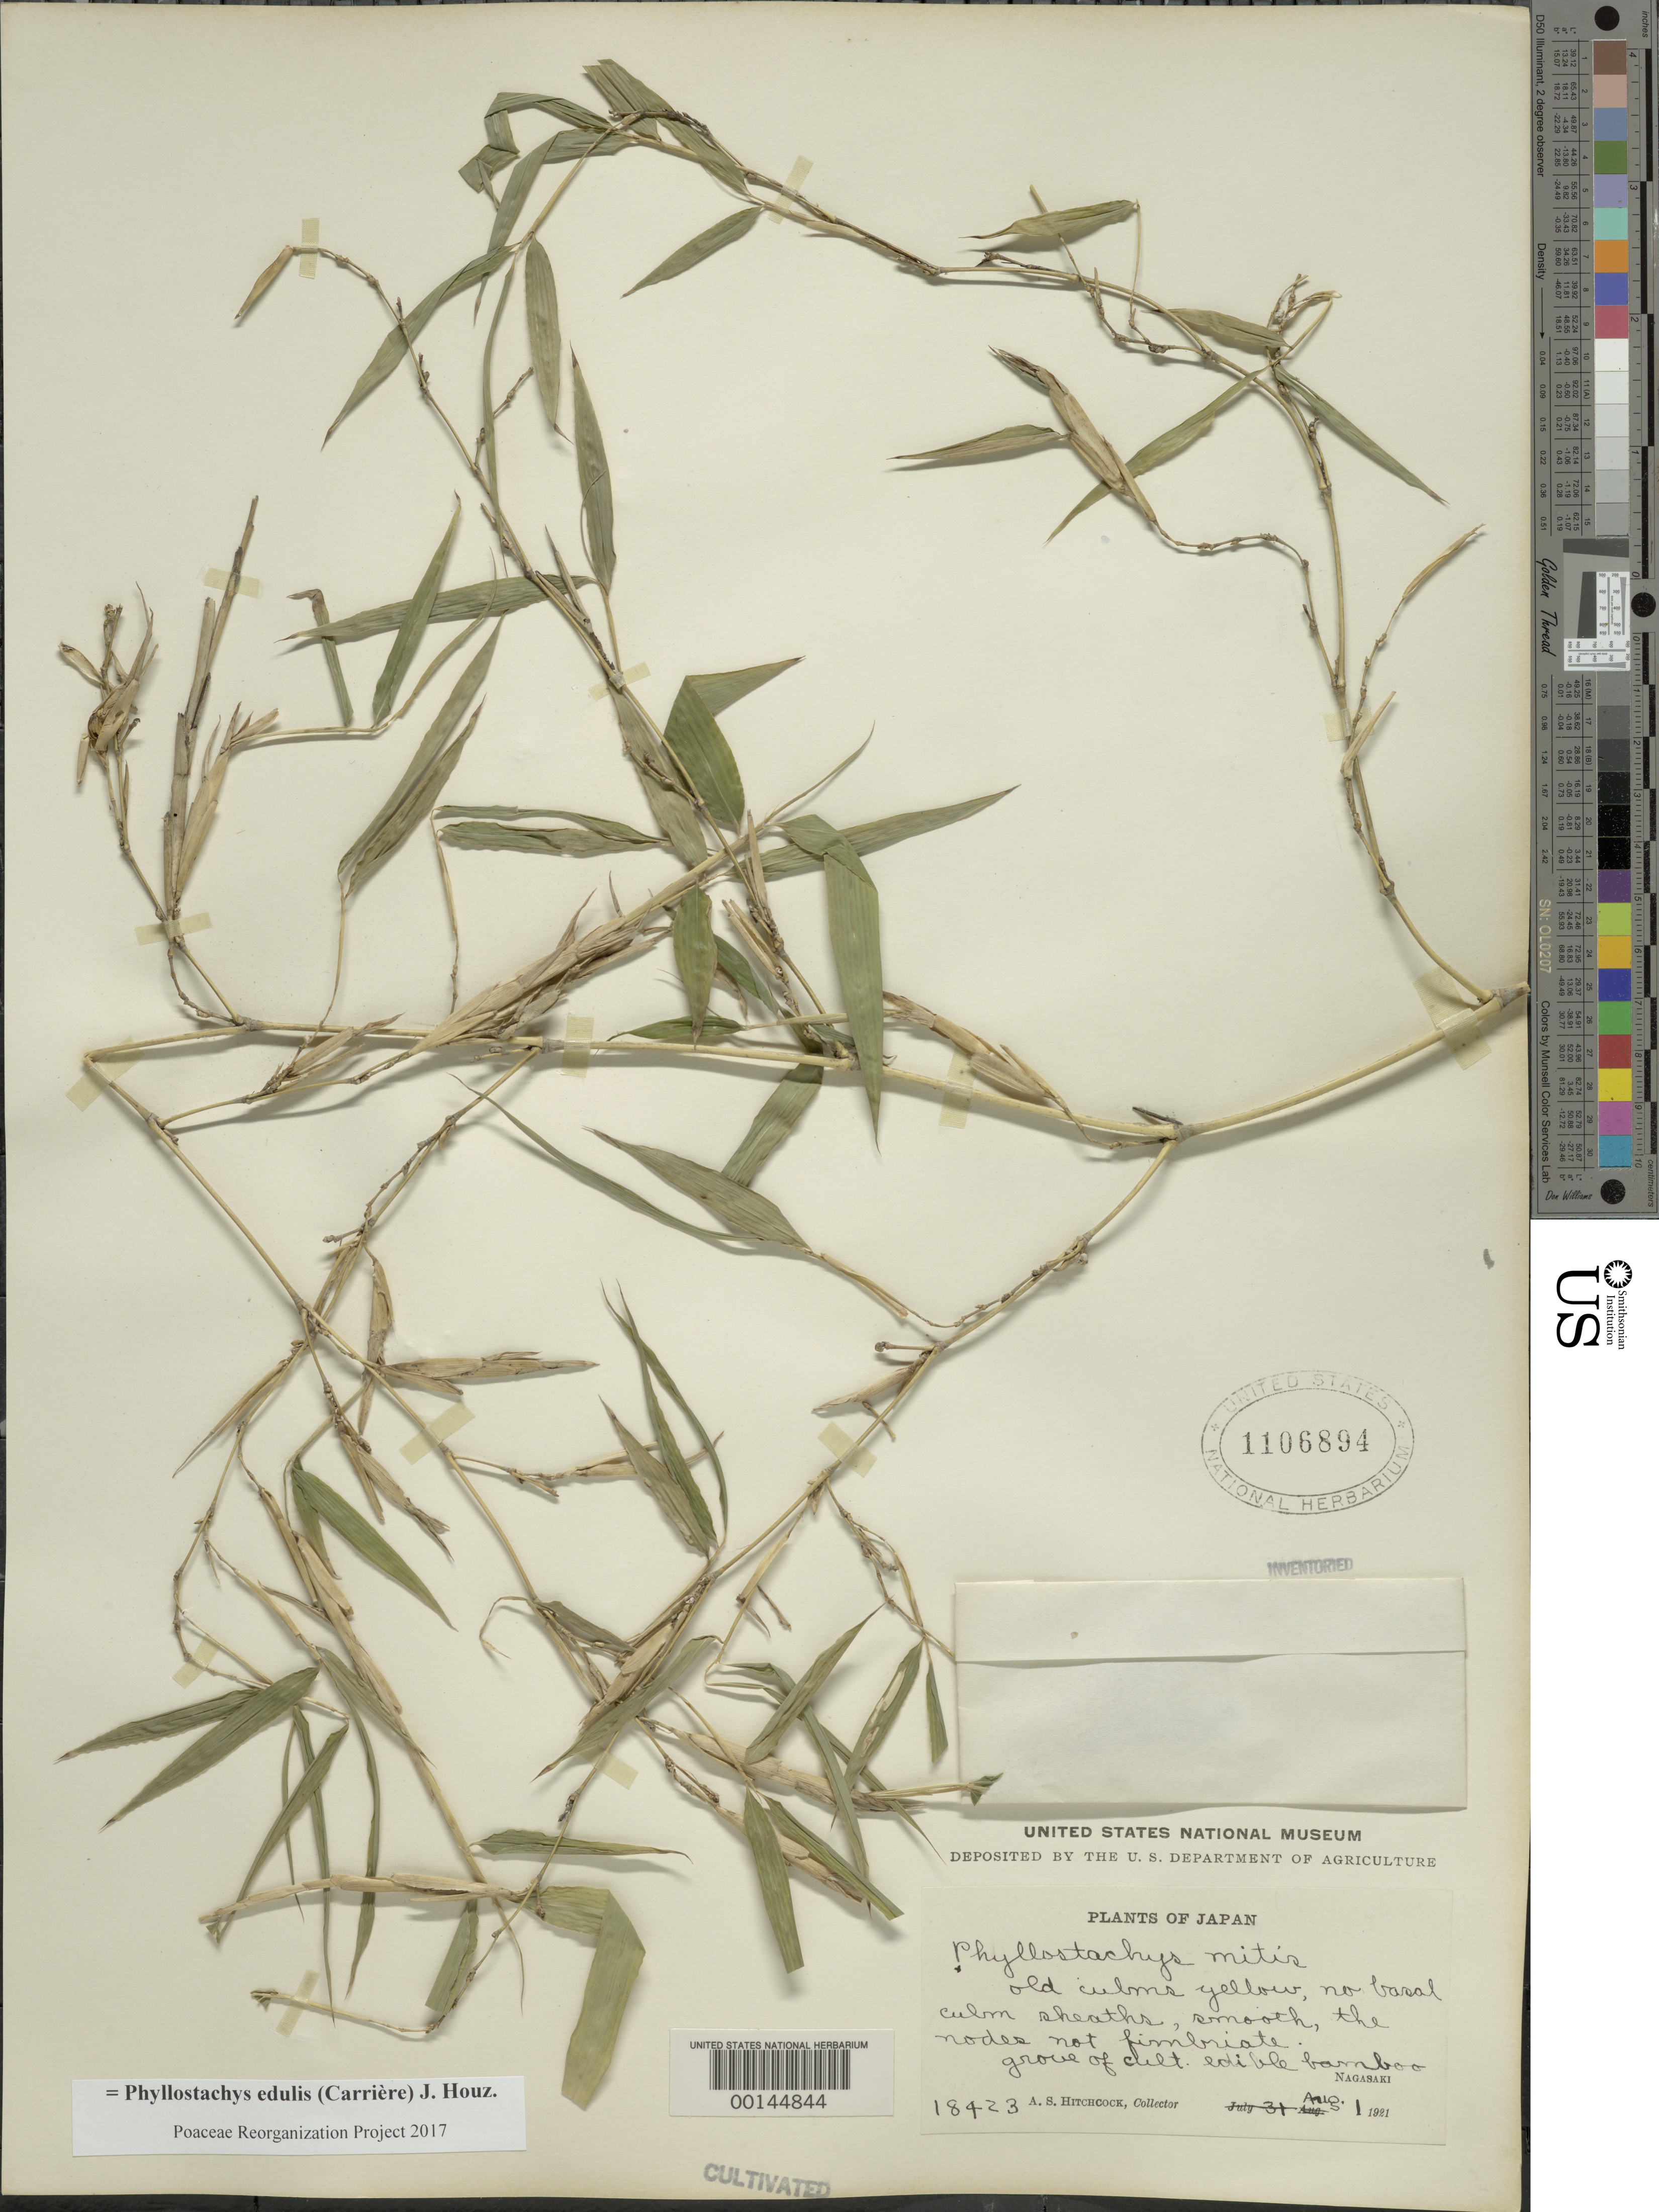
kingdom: Plantae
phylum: Tracheophyta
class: Liliopsida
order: Poales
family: Poaceae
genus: Phyllostachys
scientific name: Phyllostachys edulis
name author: (Carrière) J. Houz.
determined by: Poaceae Reorganization Project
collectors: A. S. Hitchcock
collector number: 18423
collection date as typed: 01 Aug 1921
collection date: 1921-08-01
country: Japan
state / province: Nagasaki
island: Kyushu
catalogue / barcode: US 1106894